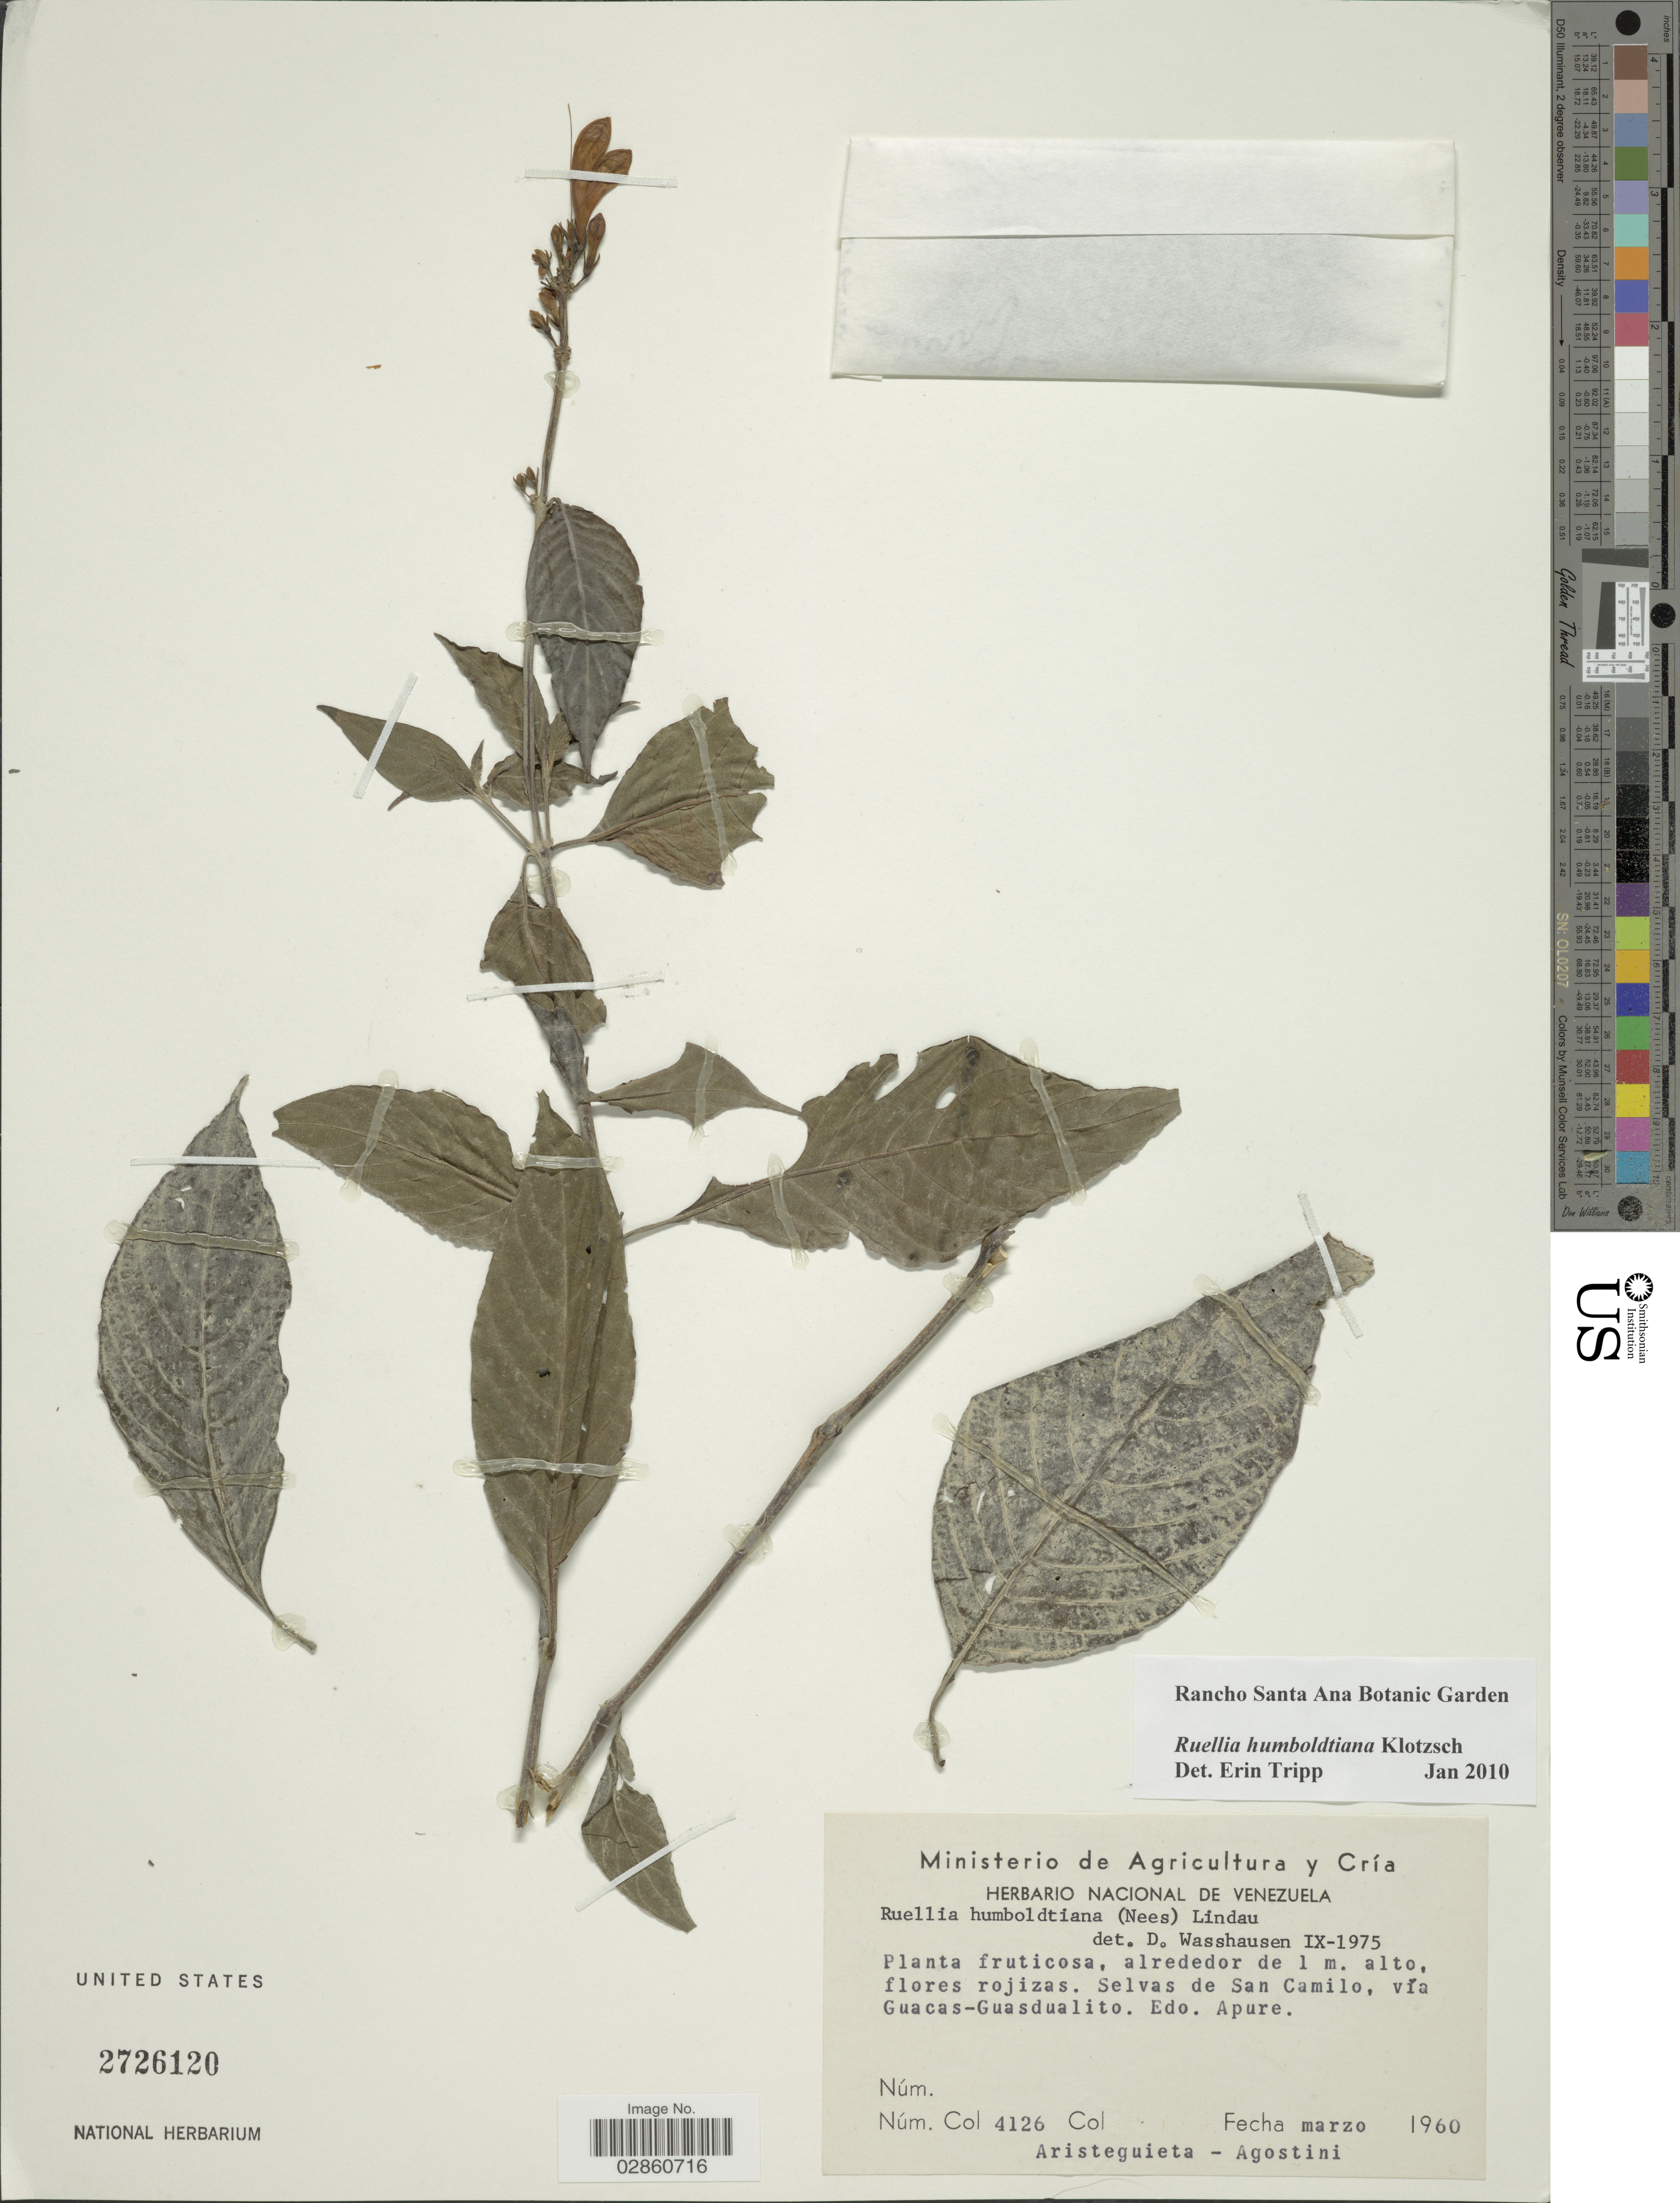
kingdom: Plantae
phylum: Tracheophyta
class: Magnoliopsida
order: Lamiales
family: Acanthaceae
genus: Ruellia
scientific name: Ruellia humboldtiana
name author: (Nees) Lindau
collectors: -. Aristeguieta & Agostini, --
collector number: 4126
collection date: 1960-03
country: Venezuela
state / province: Apure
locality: Selvas de San Camilo, via Guacas-Guasdualito. Edo. Apure.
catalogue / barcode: US 2726120